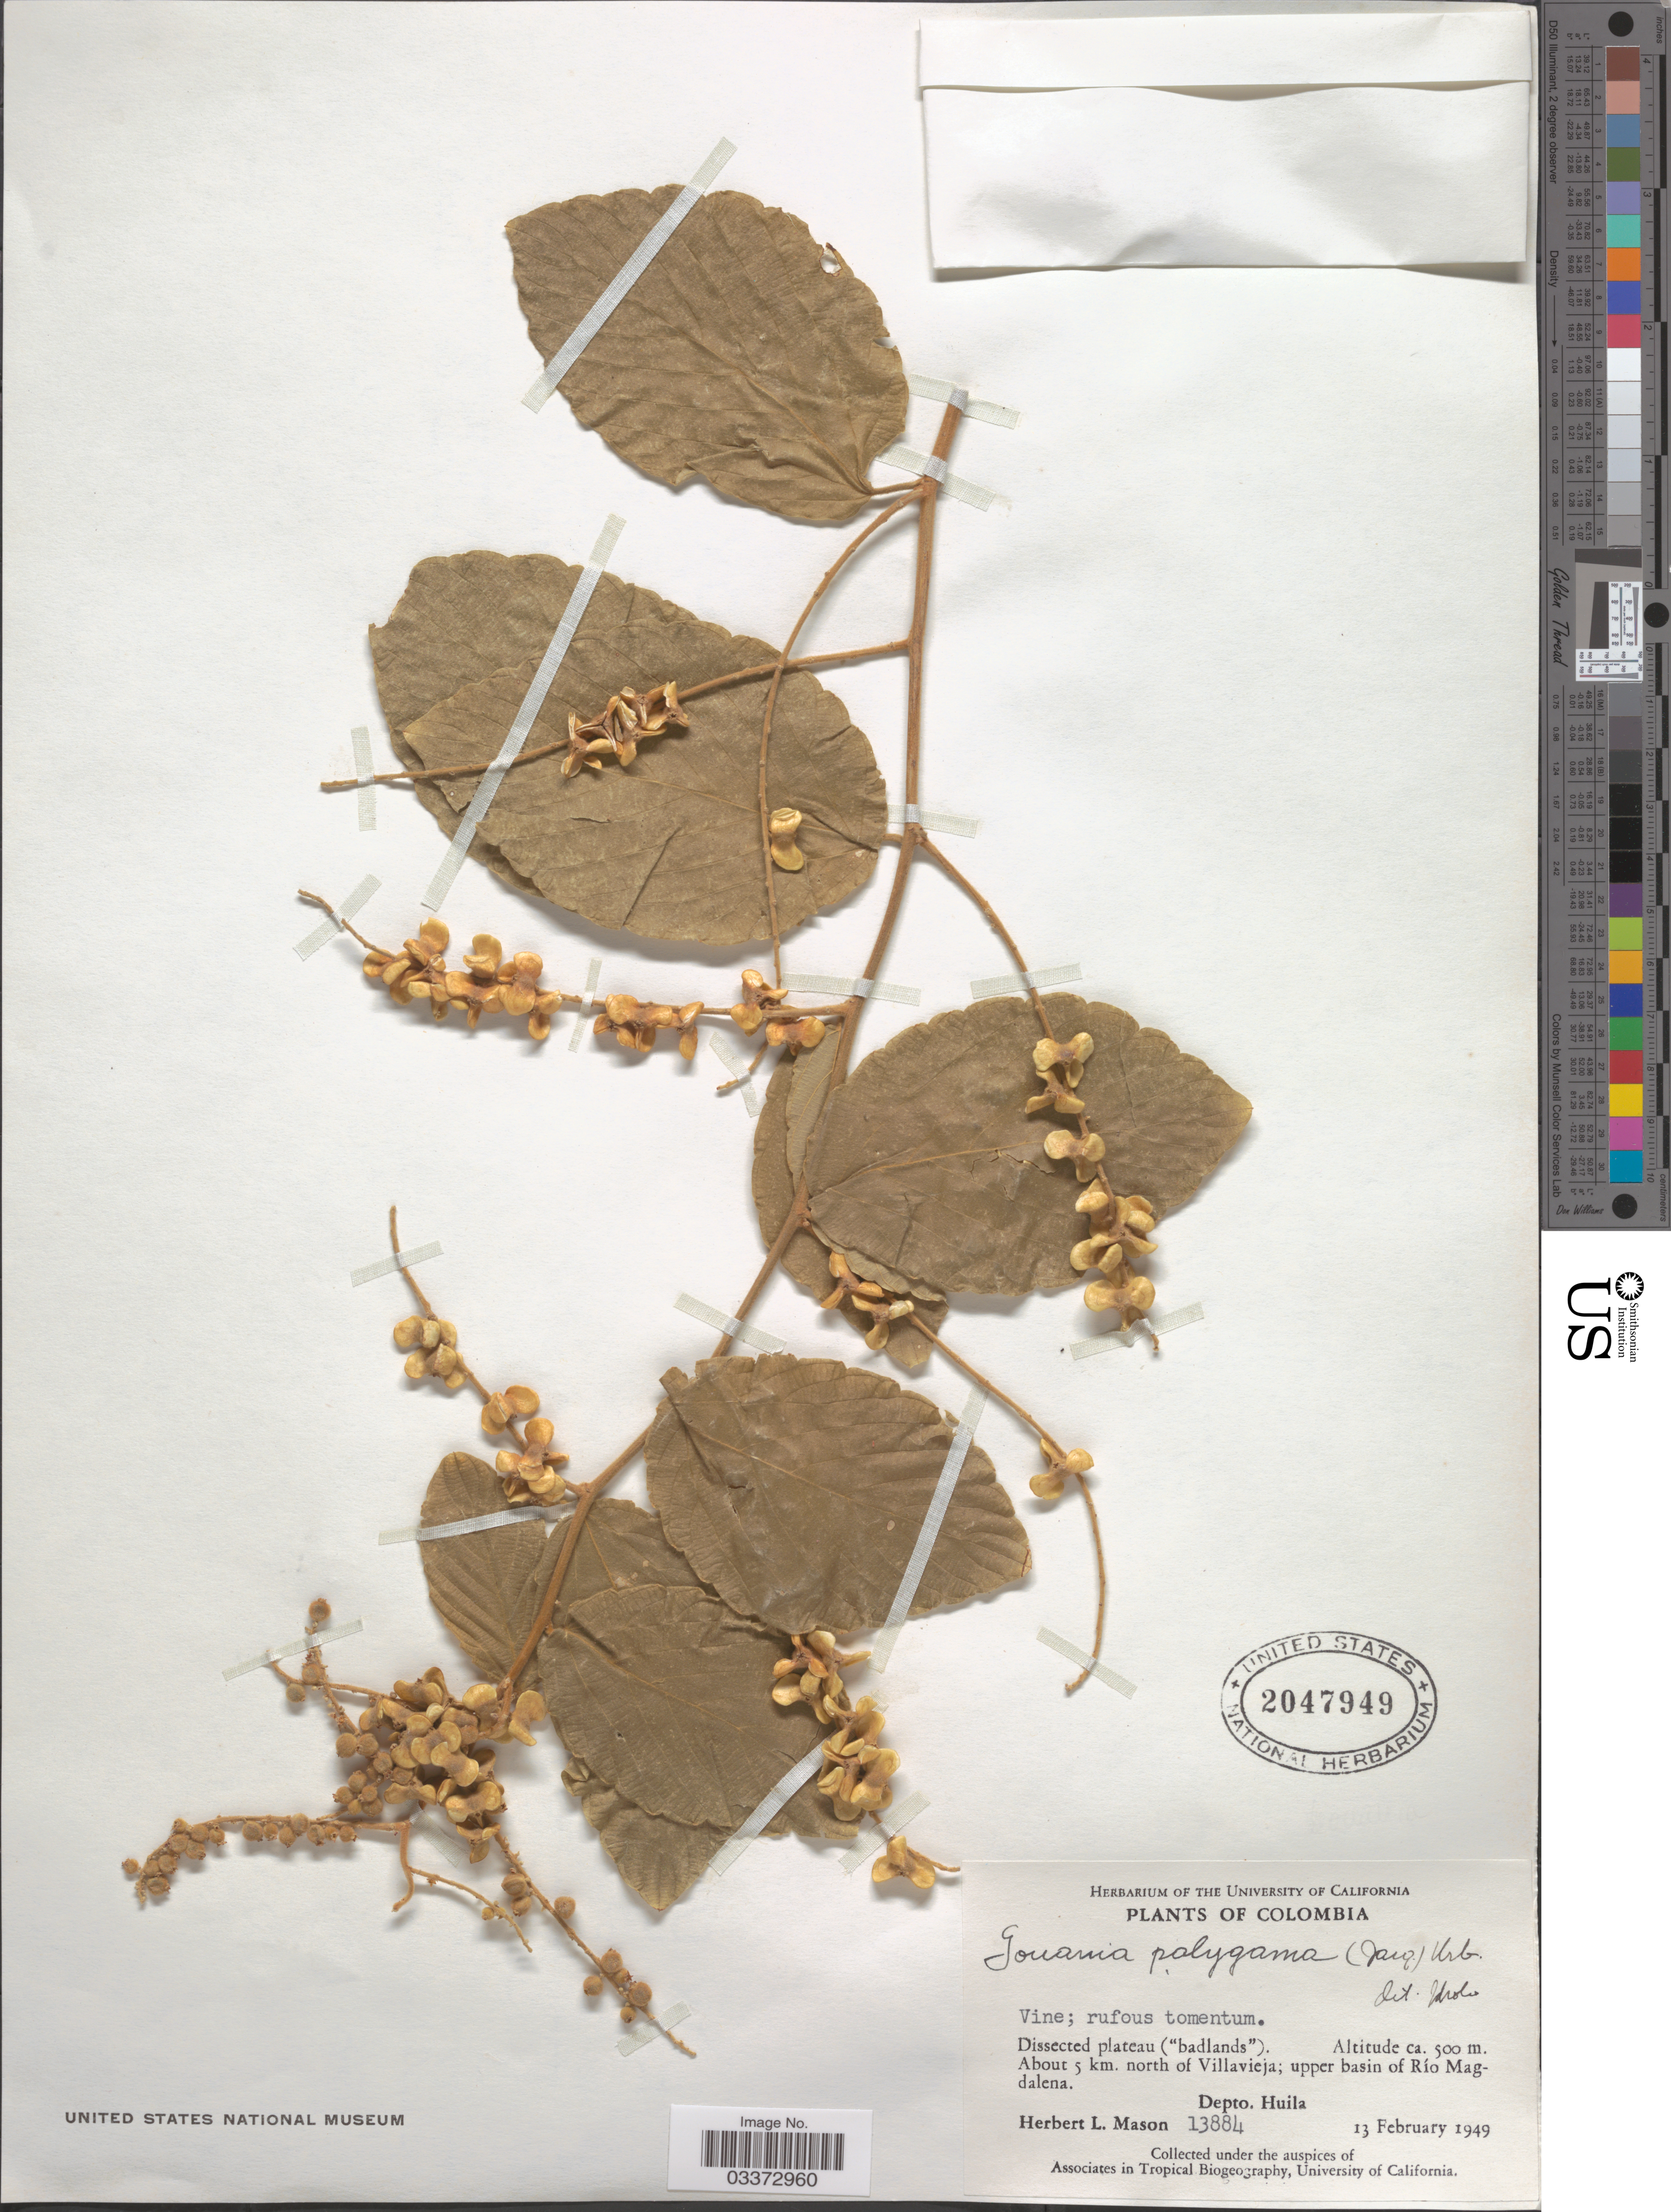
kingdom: Plantae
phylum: Tracheophyta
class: Magnoliopsida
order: Rosales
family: Rhamnaceae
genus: Gouania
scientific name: Gouania polygama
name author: (Jacq.) Urb.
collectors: H. L. Mason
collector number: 13884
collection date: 1949-02-13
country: Colombia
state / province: Huila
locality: About 5 km. north of Villavieja; upper basin of Río Magdalena. Depto. Huila.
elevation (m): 500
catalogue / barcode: US 2047949